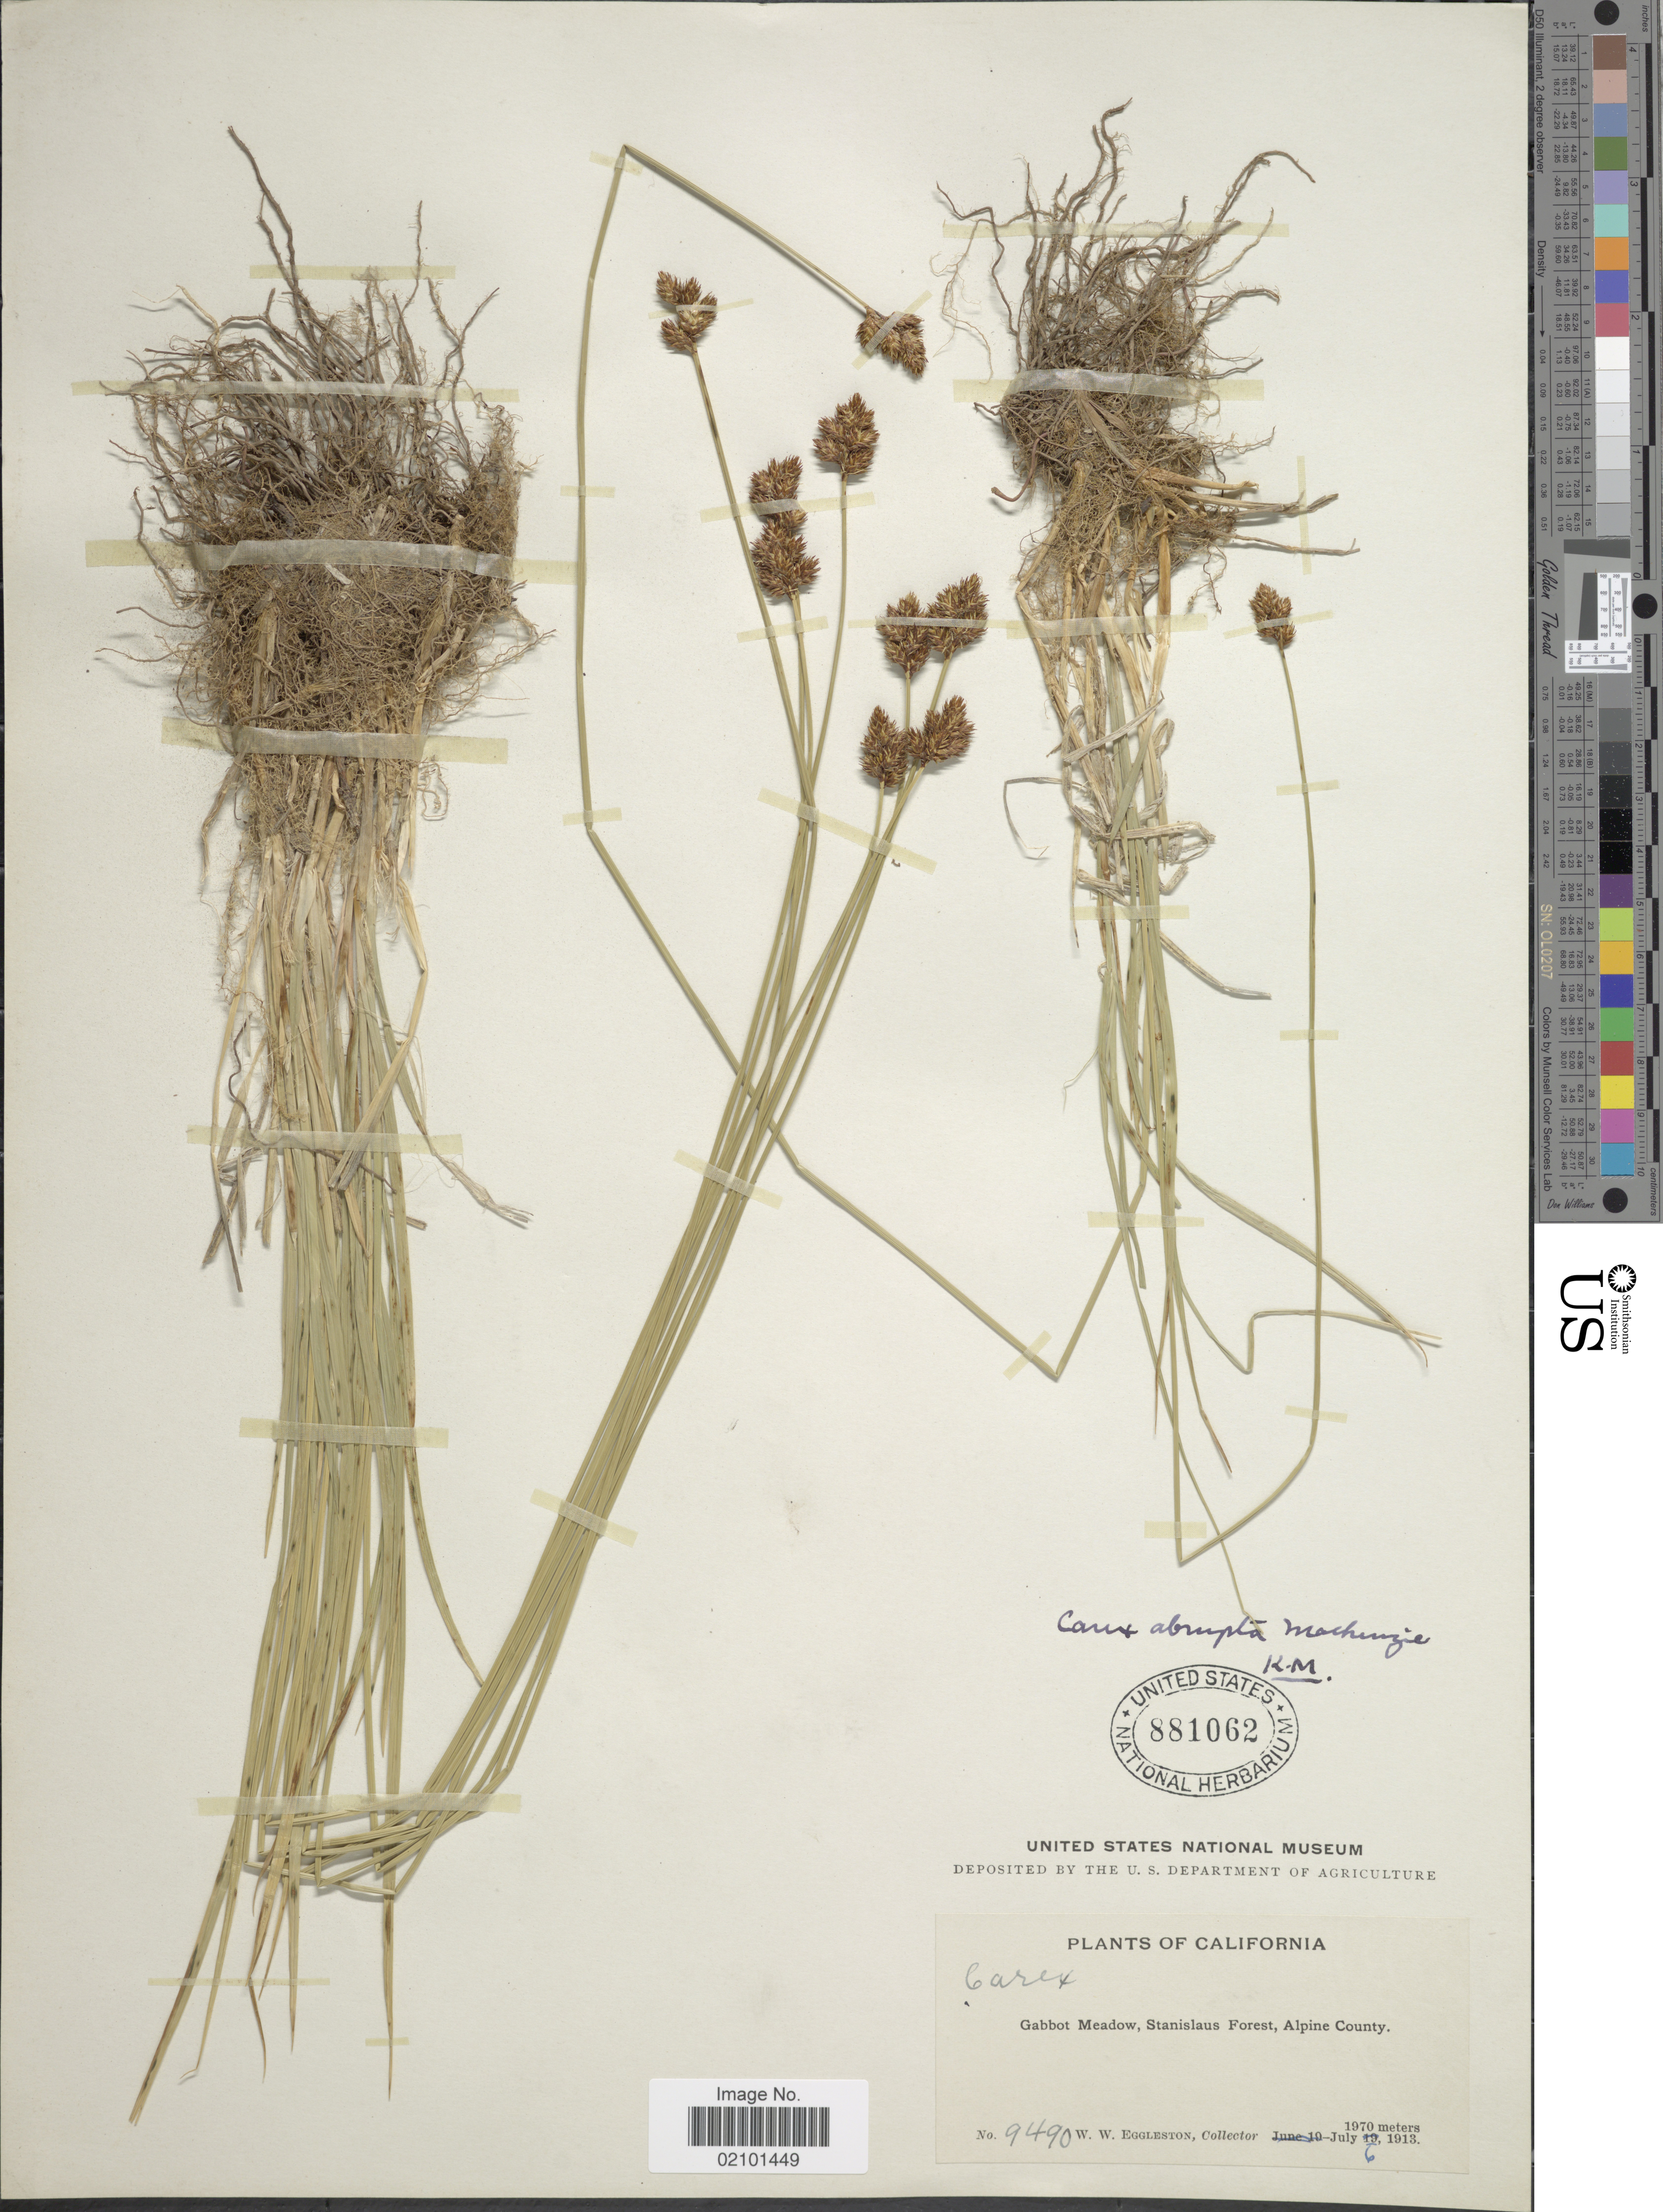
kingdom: Plantae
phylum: Tracheophyta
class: Liliopsida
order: Poales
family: Cyperaceae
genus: Carex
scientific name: Carex abrupta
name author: Mack.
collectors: W. W. Eggleston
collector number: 9490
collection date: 1913-07-06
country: United States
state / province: California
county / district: Alpine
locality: Gabbot Meafow, Stanislaus Forest, Alpine County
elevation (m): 1970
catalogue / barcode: US 881062